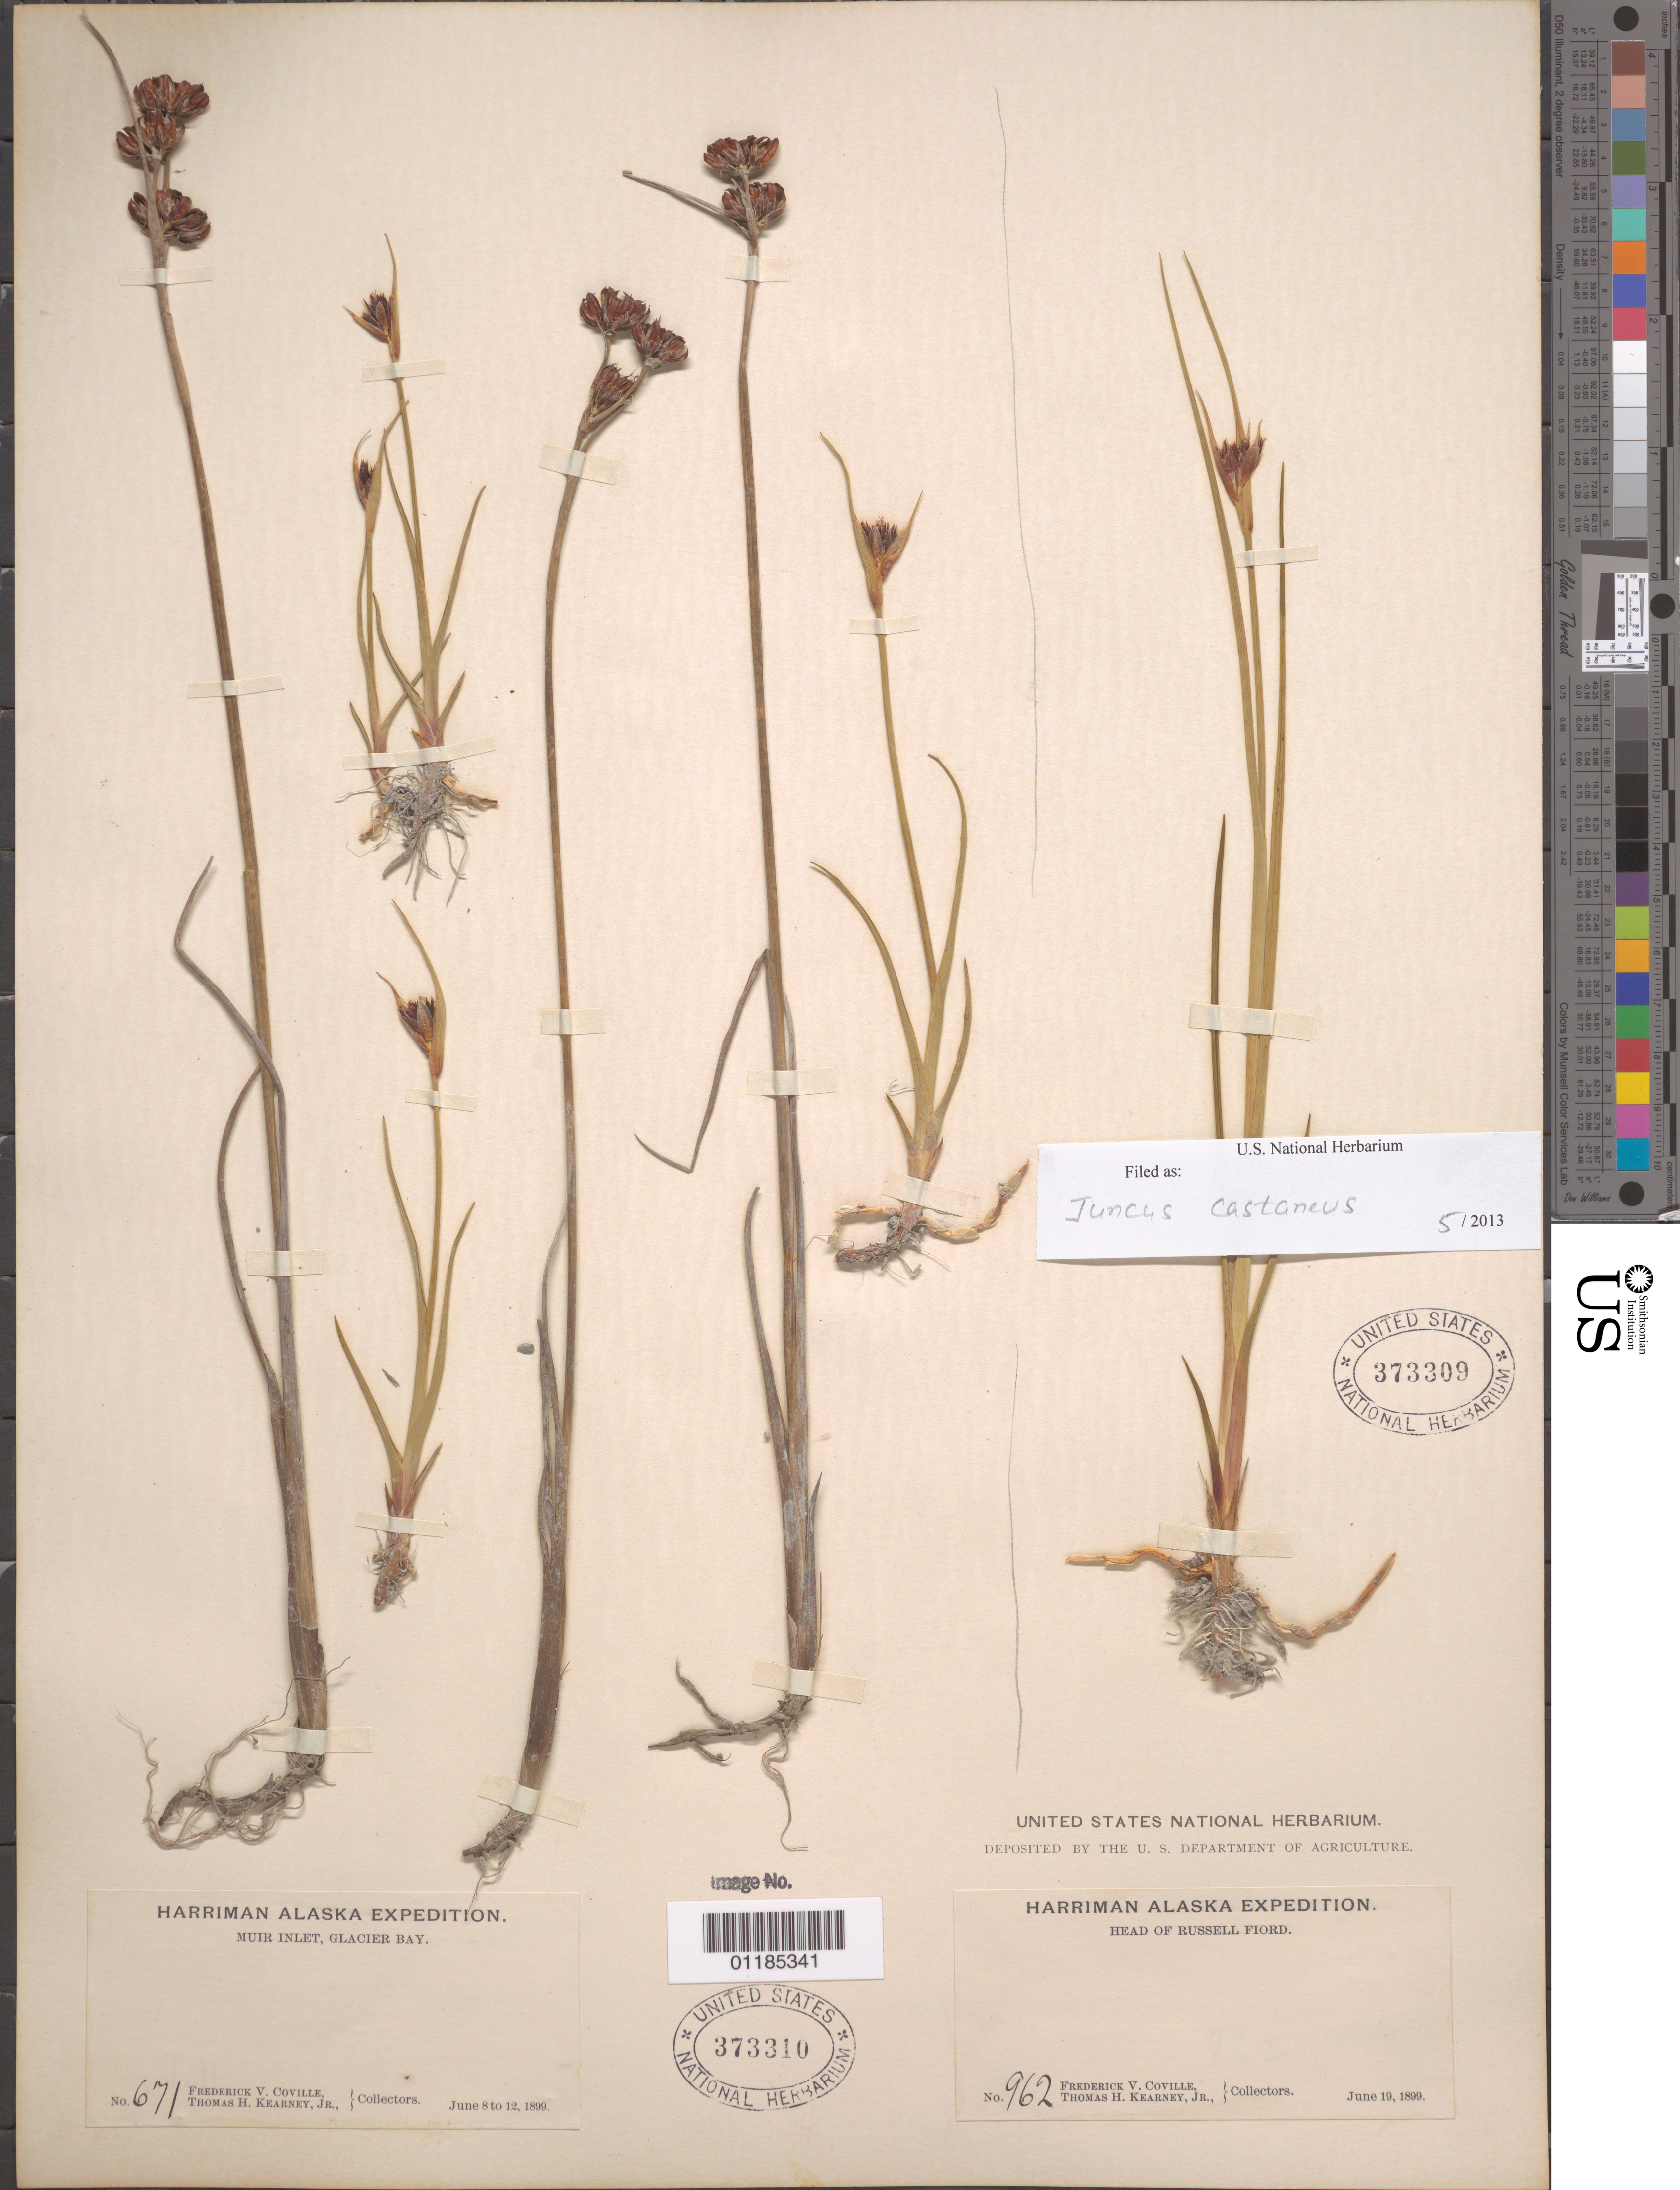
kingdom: Plantae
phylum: Tracheophyta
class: Liliopsida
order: Poales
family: Juncaceae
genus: Juncus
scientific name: Juncus castaneus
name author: Sm.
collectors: F. V. Coville & T. H. Kearney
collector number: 671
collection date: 1899-06-08/1899-06-12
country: United States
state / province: Alaska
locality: Muir Inlet, Glacier Bay.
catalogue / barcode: US 373310